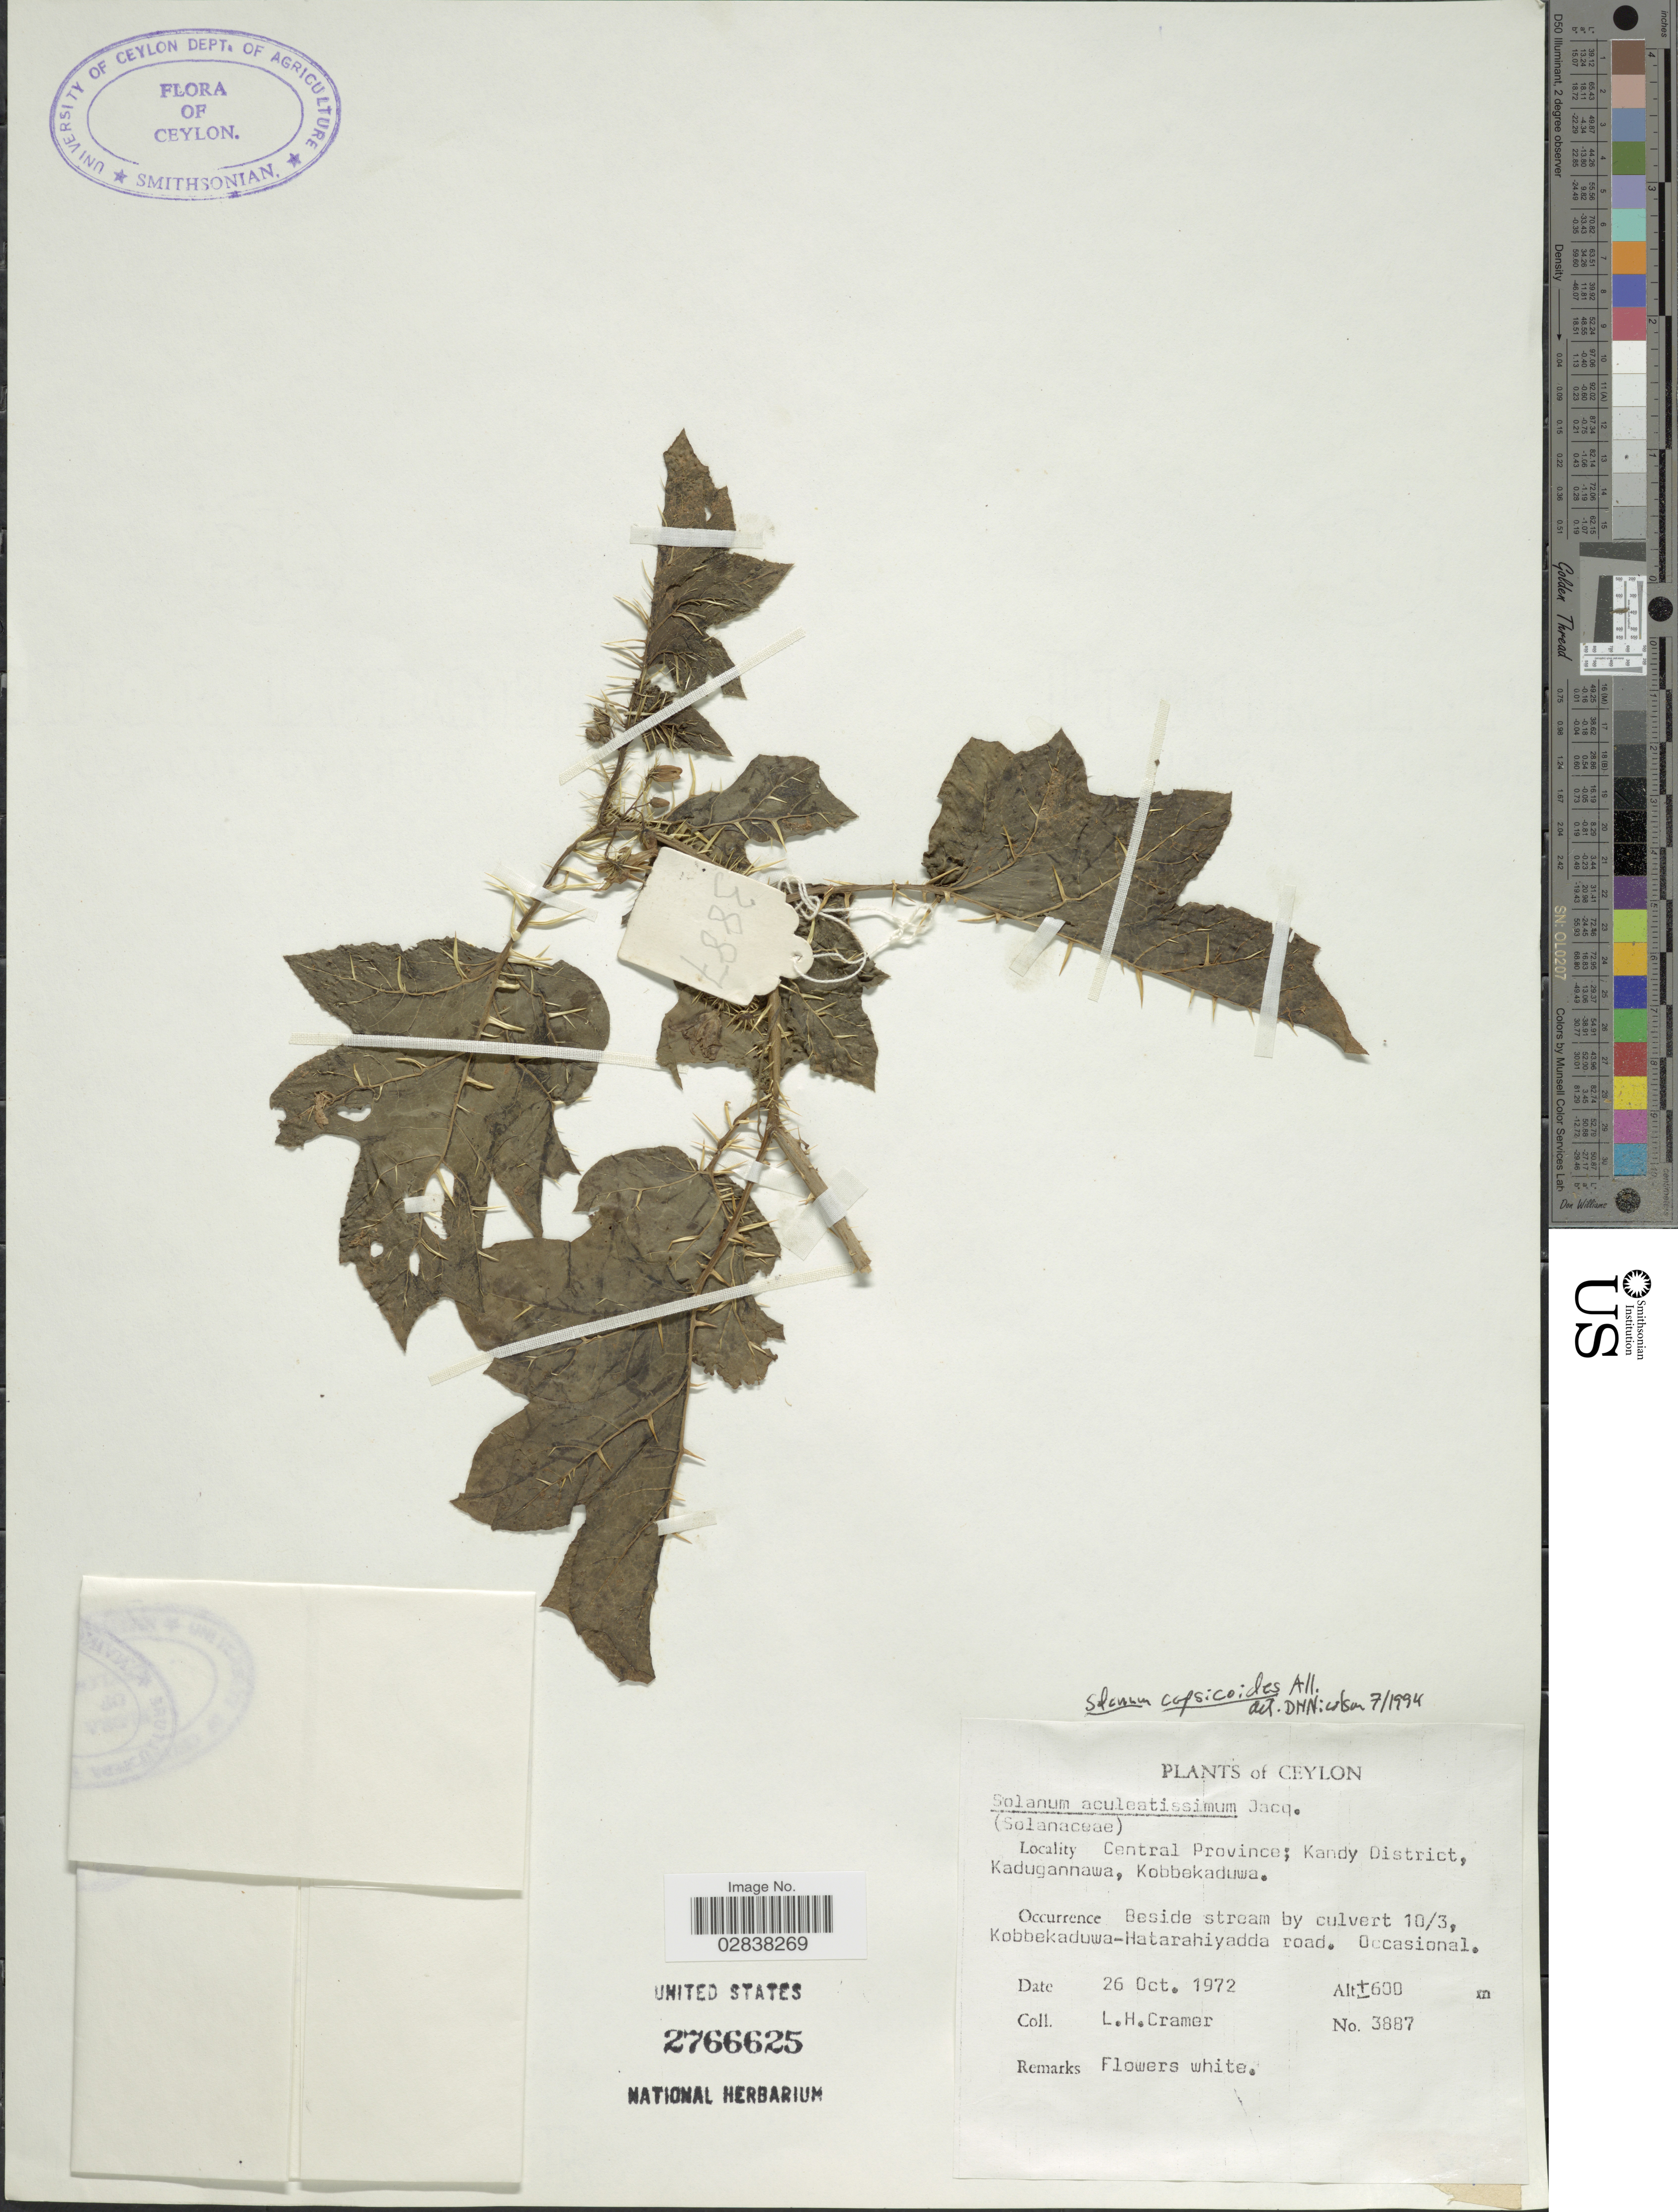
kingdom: Plantae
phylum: Tracheophyta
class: Magnoliopsida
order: Solanales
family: Solanaceae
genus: Solanum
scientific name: Solanum capsicoides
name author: All.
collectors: L. H. Cramer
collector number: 3887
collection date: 1972-10-26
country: Sri Lanka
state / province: Central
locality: Ceylon, Central Province, Kandy District, Kadugannawa, Kobbekaduwa. Beside stream by culvert 10/3 Kobbekaduwa-Hatarahiyadda road.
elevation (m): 600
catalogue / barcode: US 2766625